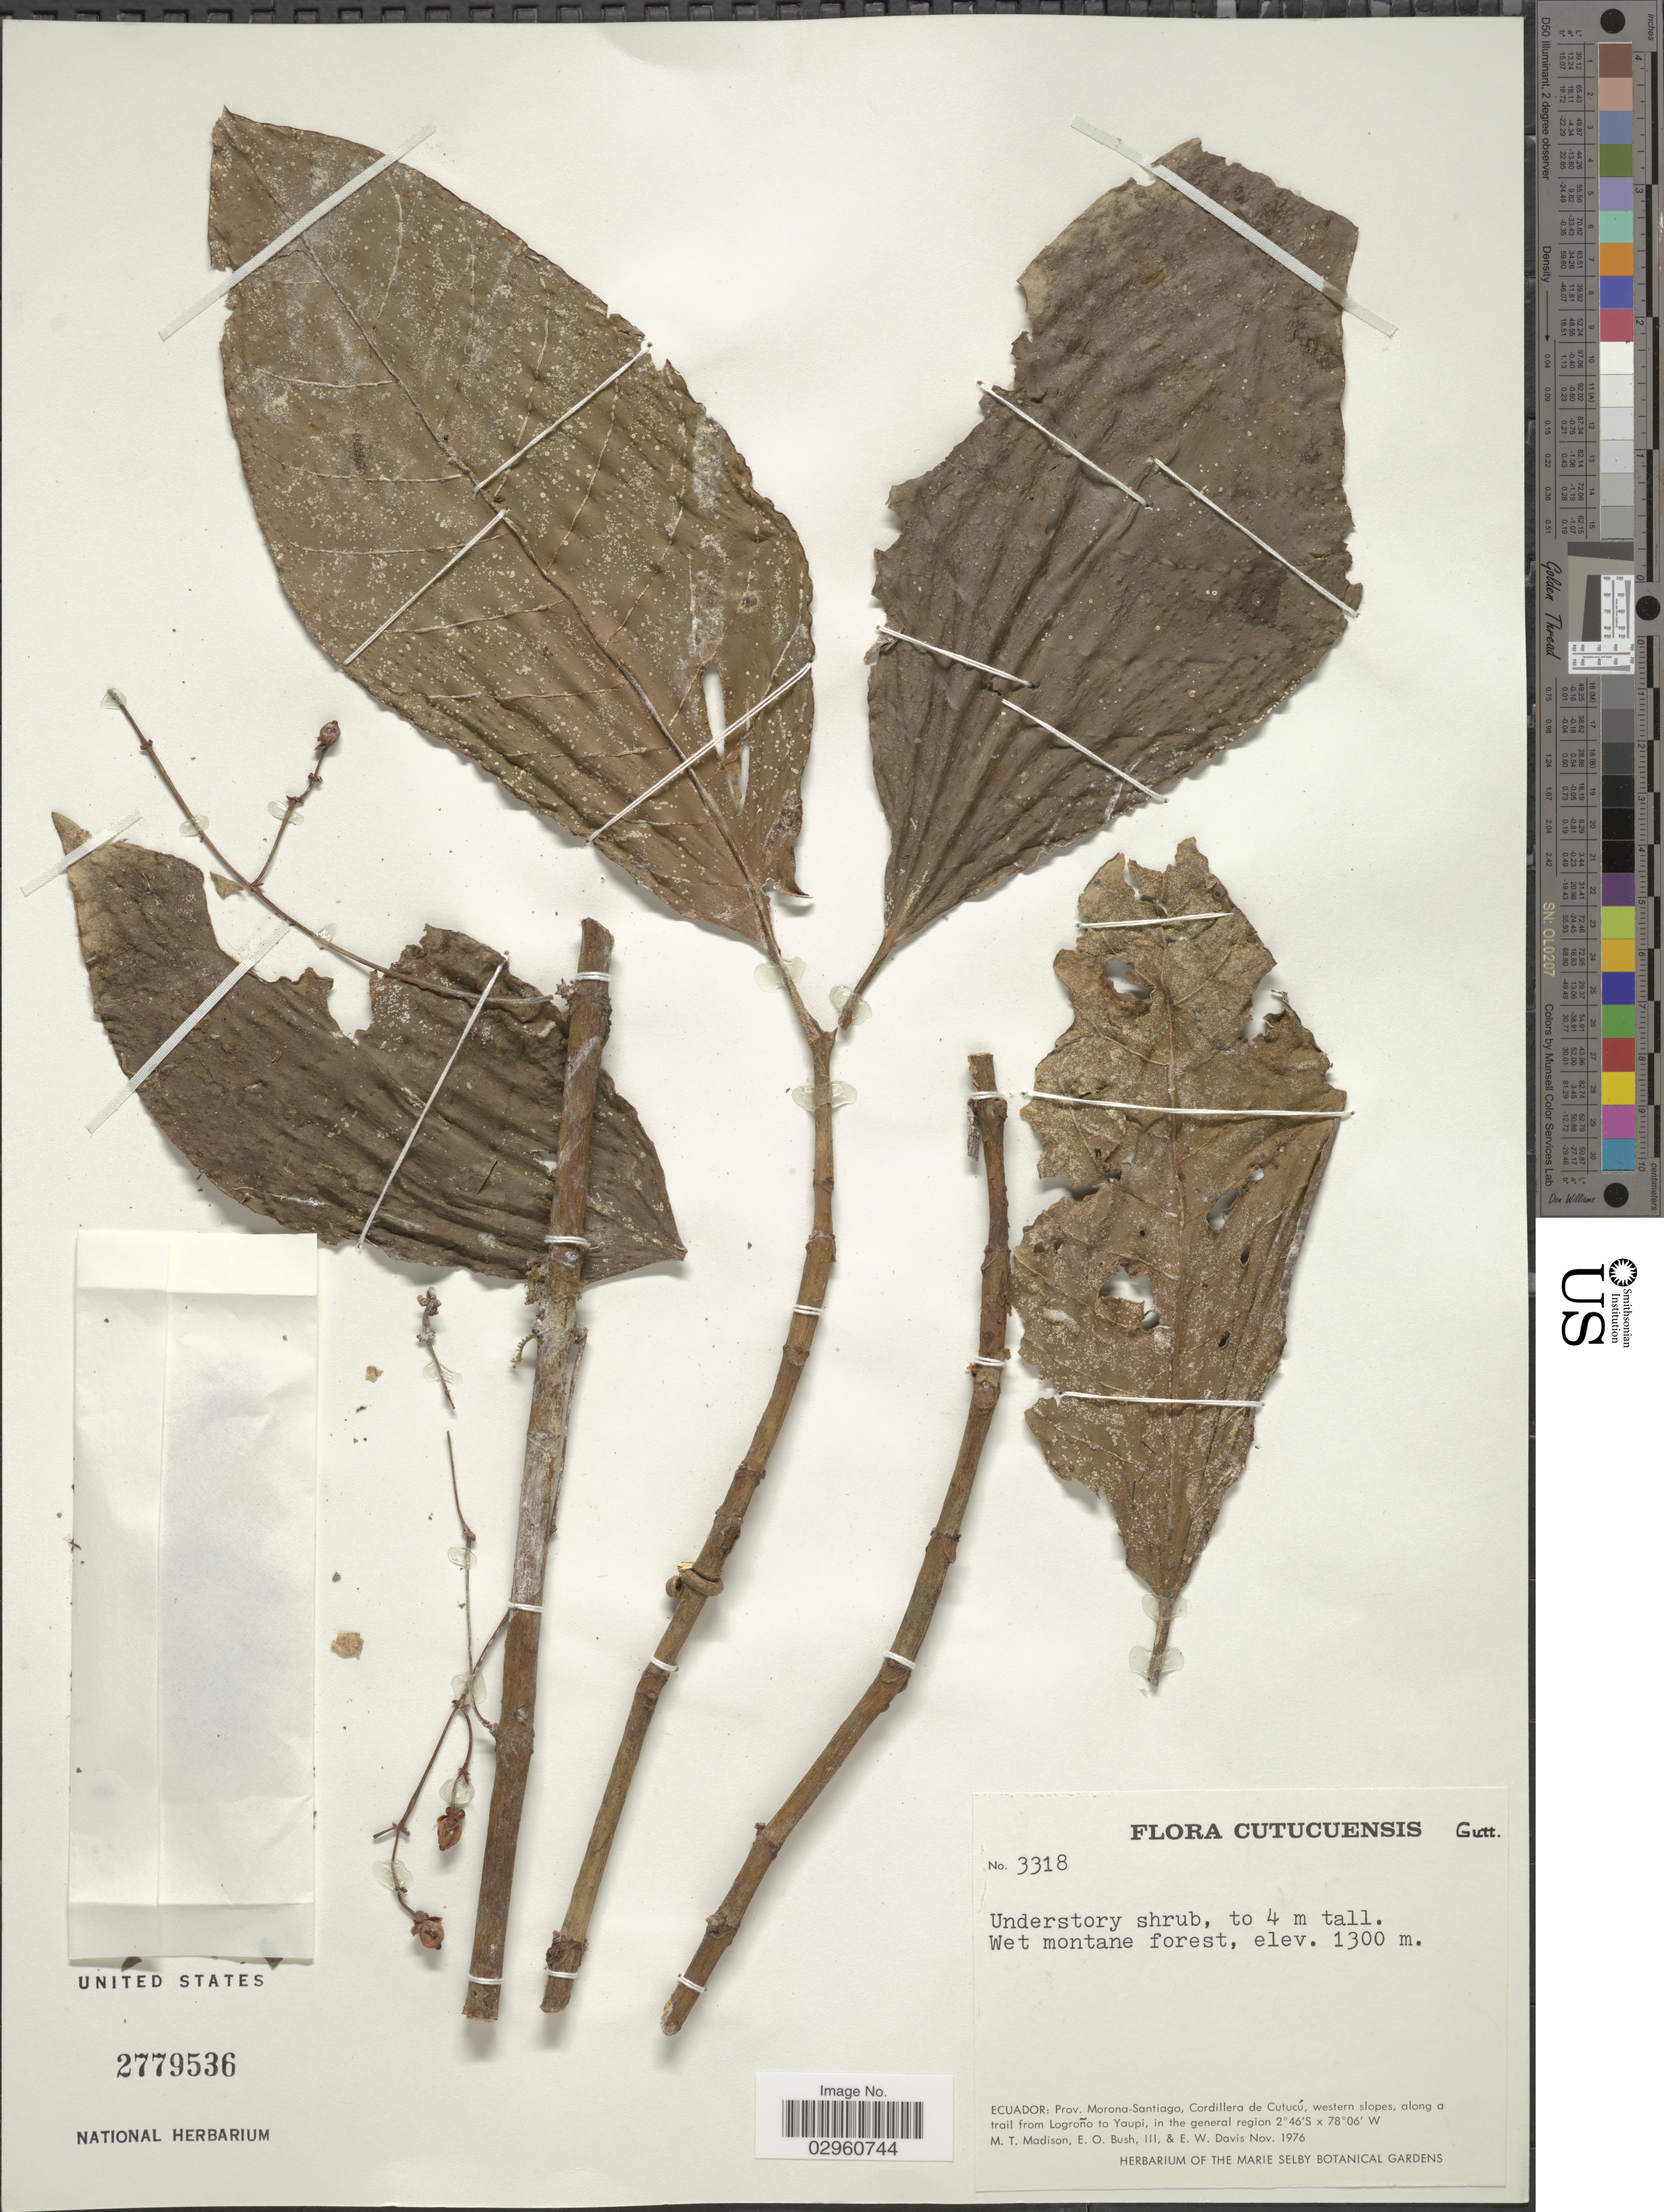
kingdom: Plantae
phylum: Tracheophyta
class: Magnoliopsida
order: Malpighiales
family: Clusiaceae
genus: Chrysochlamys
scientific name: Chrysochlamys sp.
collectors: M. T. Madison, E. O. Bush & E. W. Davis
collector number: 3318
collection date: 1976-11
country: Ecuador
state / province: Morona-Santiago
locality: Prov. Morona-Santiago, Cordillera de Cutucú, western slopes, along a trail from Logroño to Yaupi, in the general region.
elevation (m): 1300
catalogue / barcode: US 2779536